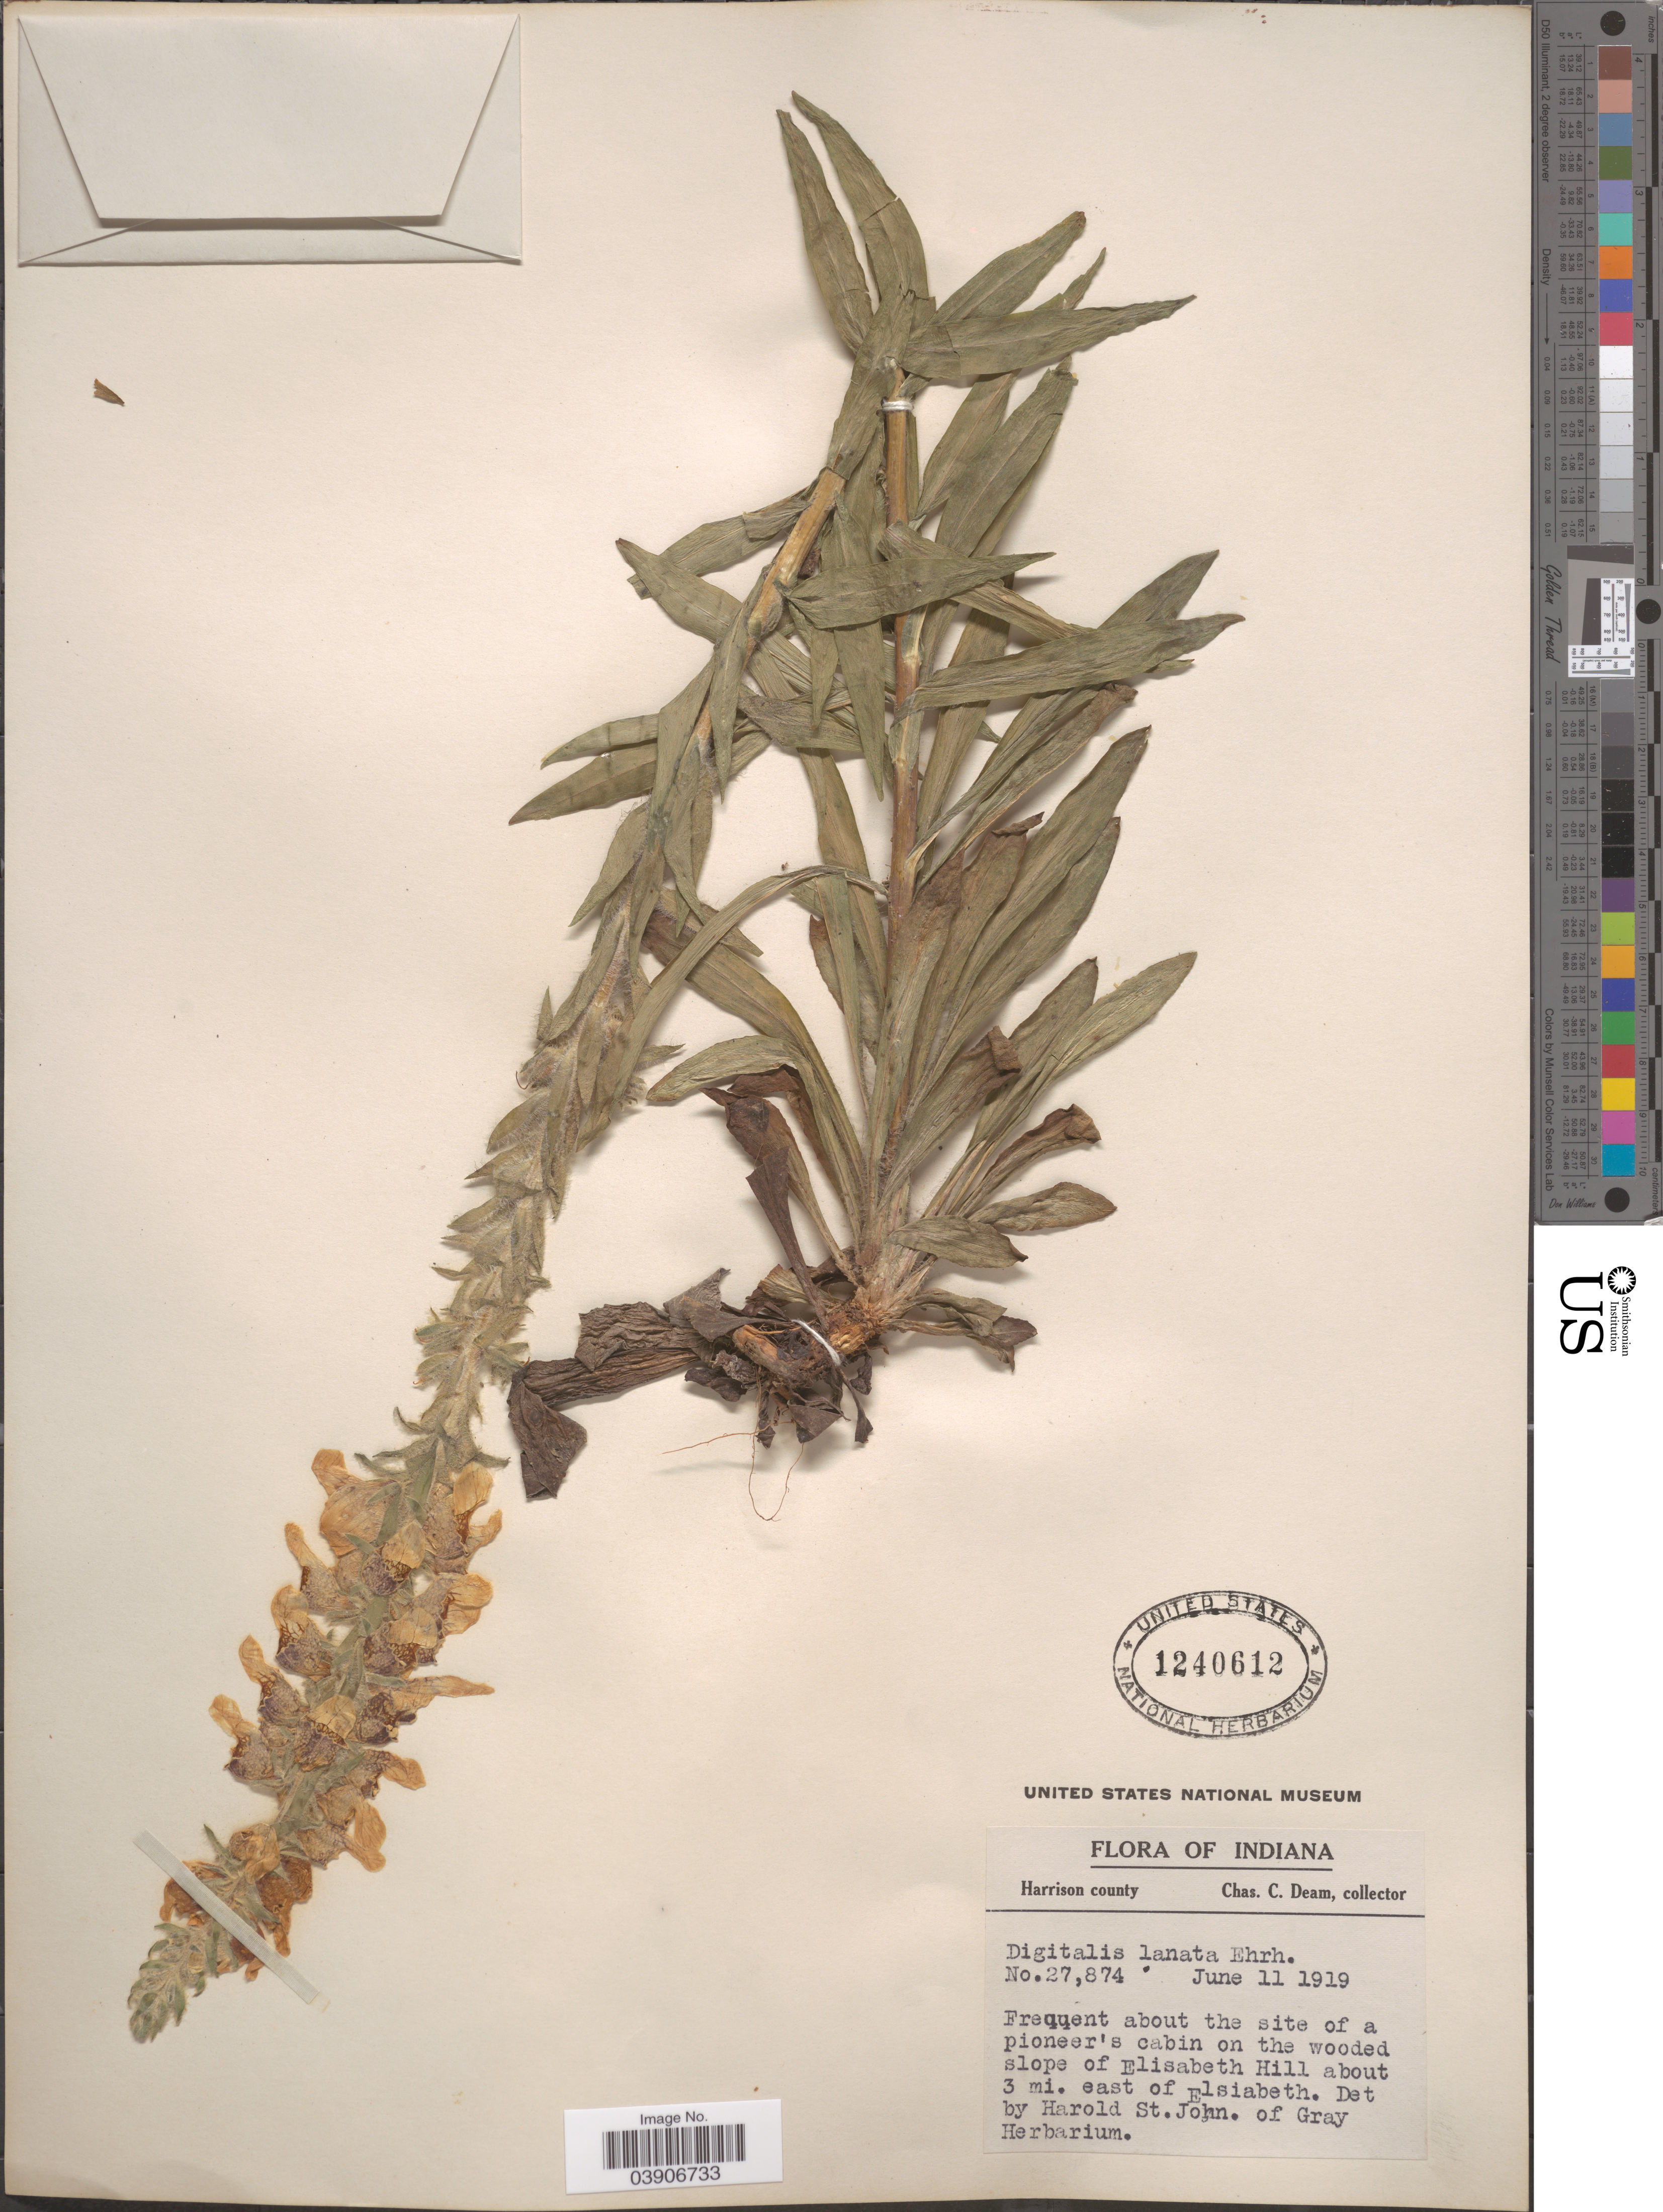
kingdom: Plantae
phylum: Tracheophyta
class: Magnoliopsida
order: Lamiales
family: Plantaginaceae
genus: Digitalis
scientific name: Digitalis lanata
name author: Ehrh.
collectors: C. C. Deam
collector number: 27874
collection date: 1919-06-11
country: United States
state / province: Indiana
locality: Harrison County. About the site of a pioneer's cabin on the wooded slope of Elisabeth Hill about 3 mi. east of Elsiabeth.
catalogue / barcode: US 1240612